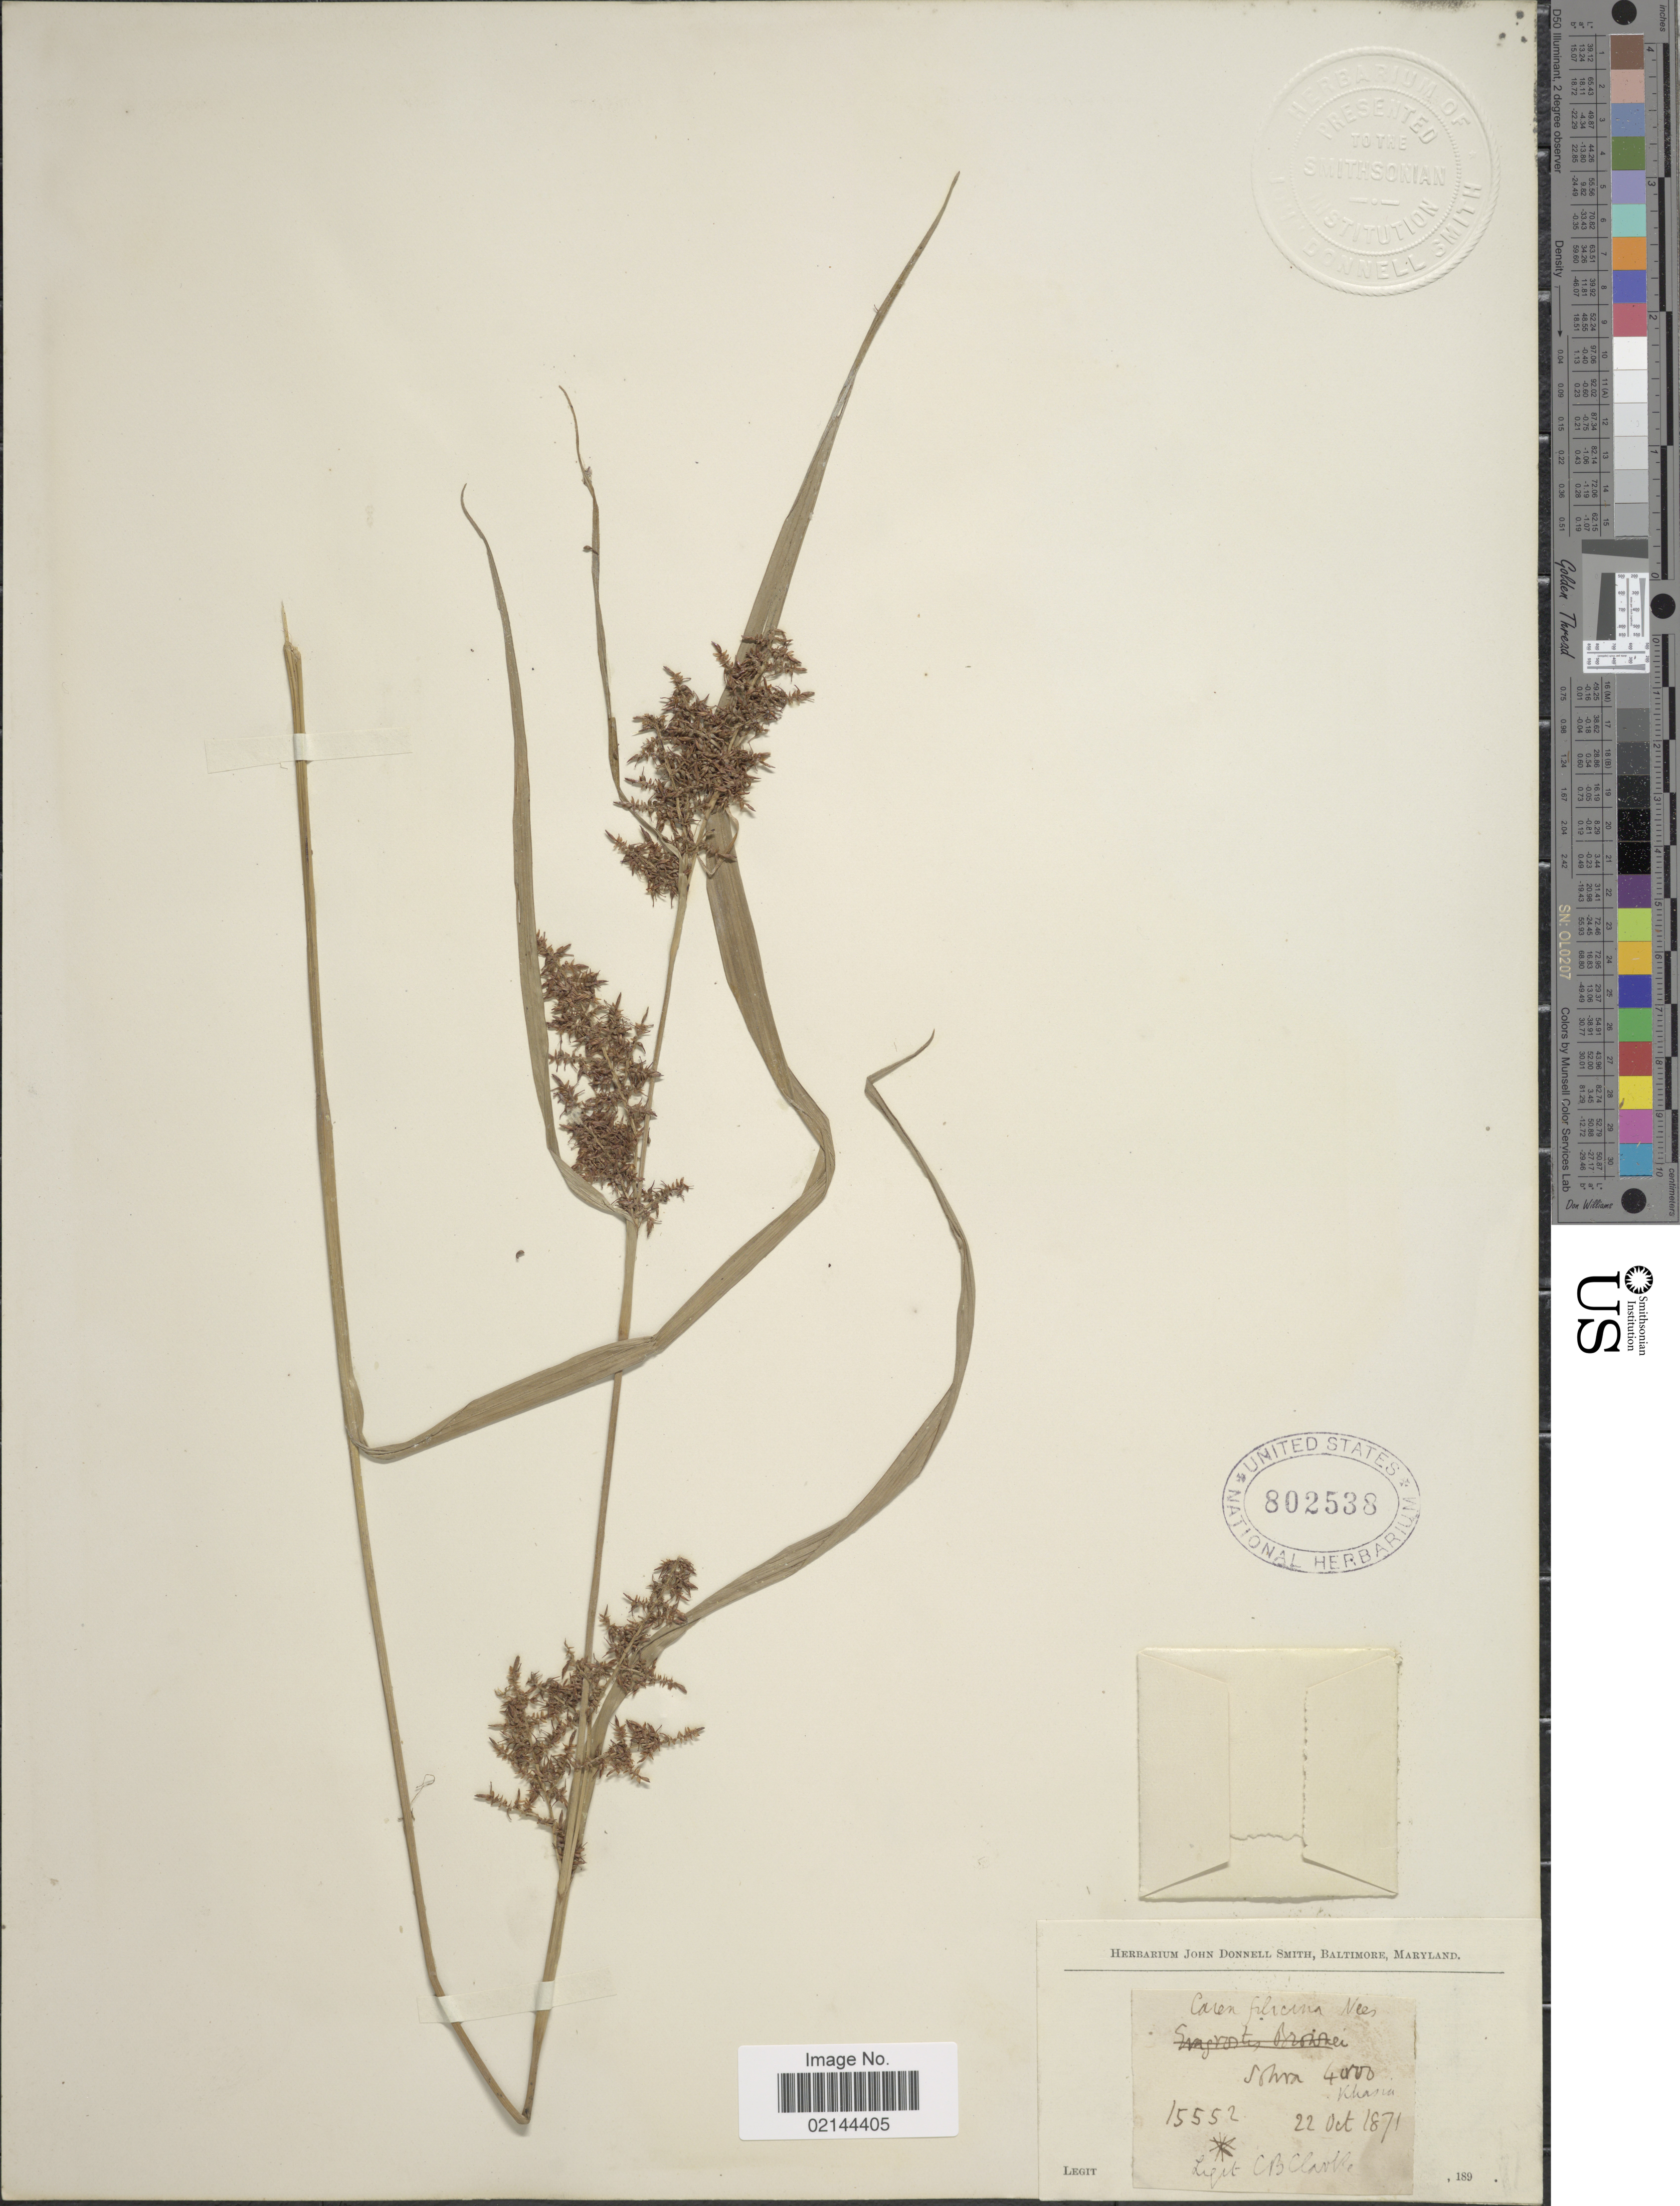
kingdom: Plantae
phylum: Tracheophyta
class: Liliopsida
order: Poales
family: Cyperaceae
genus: Carex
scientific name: Carex filicina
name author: Nees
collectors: C. B. Clarke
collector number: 15552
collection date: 1871-10-22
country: India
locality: Sohra. Khasia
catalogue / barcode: US 802538